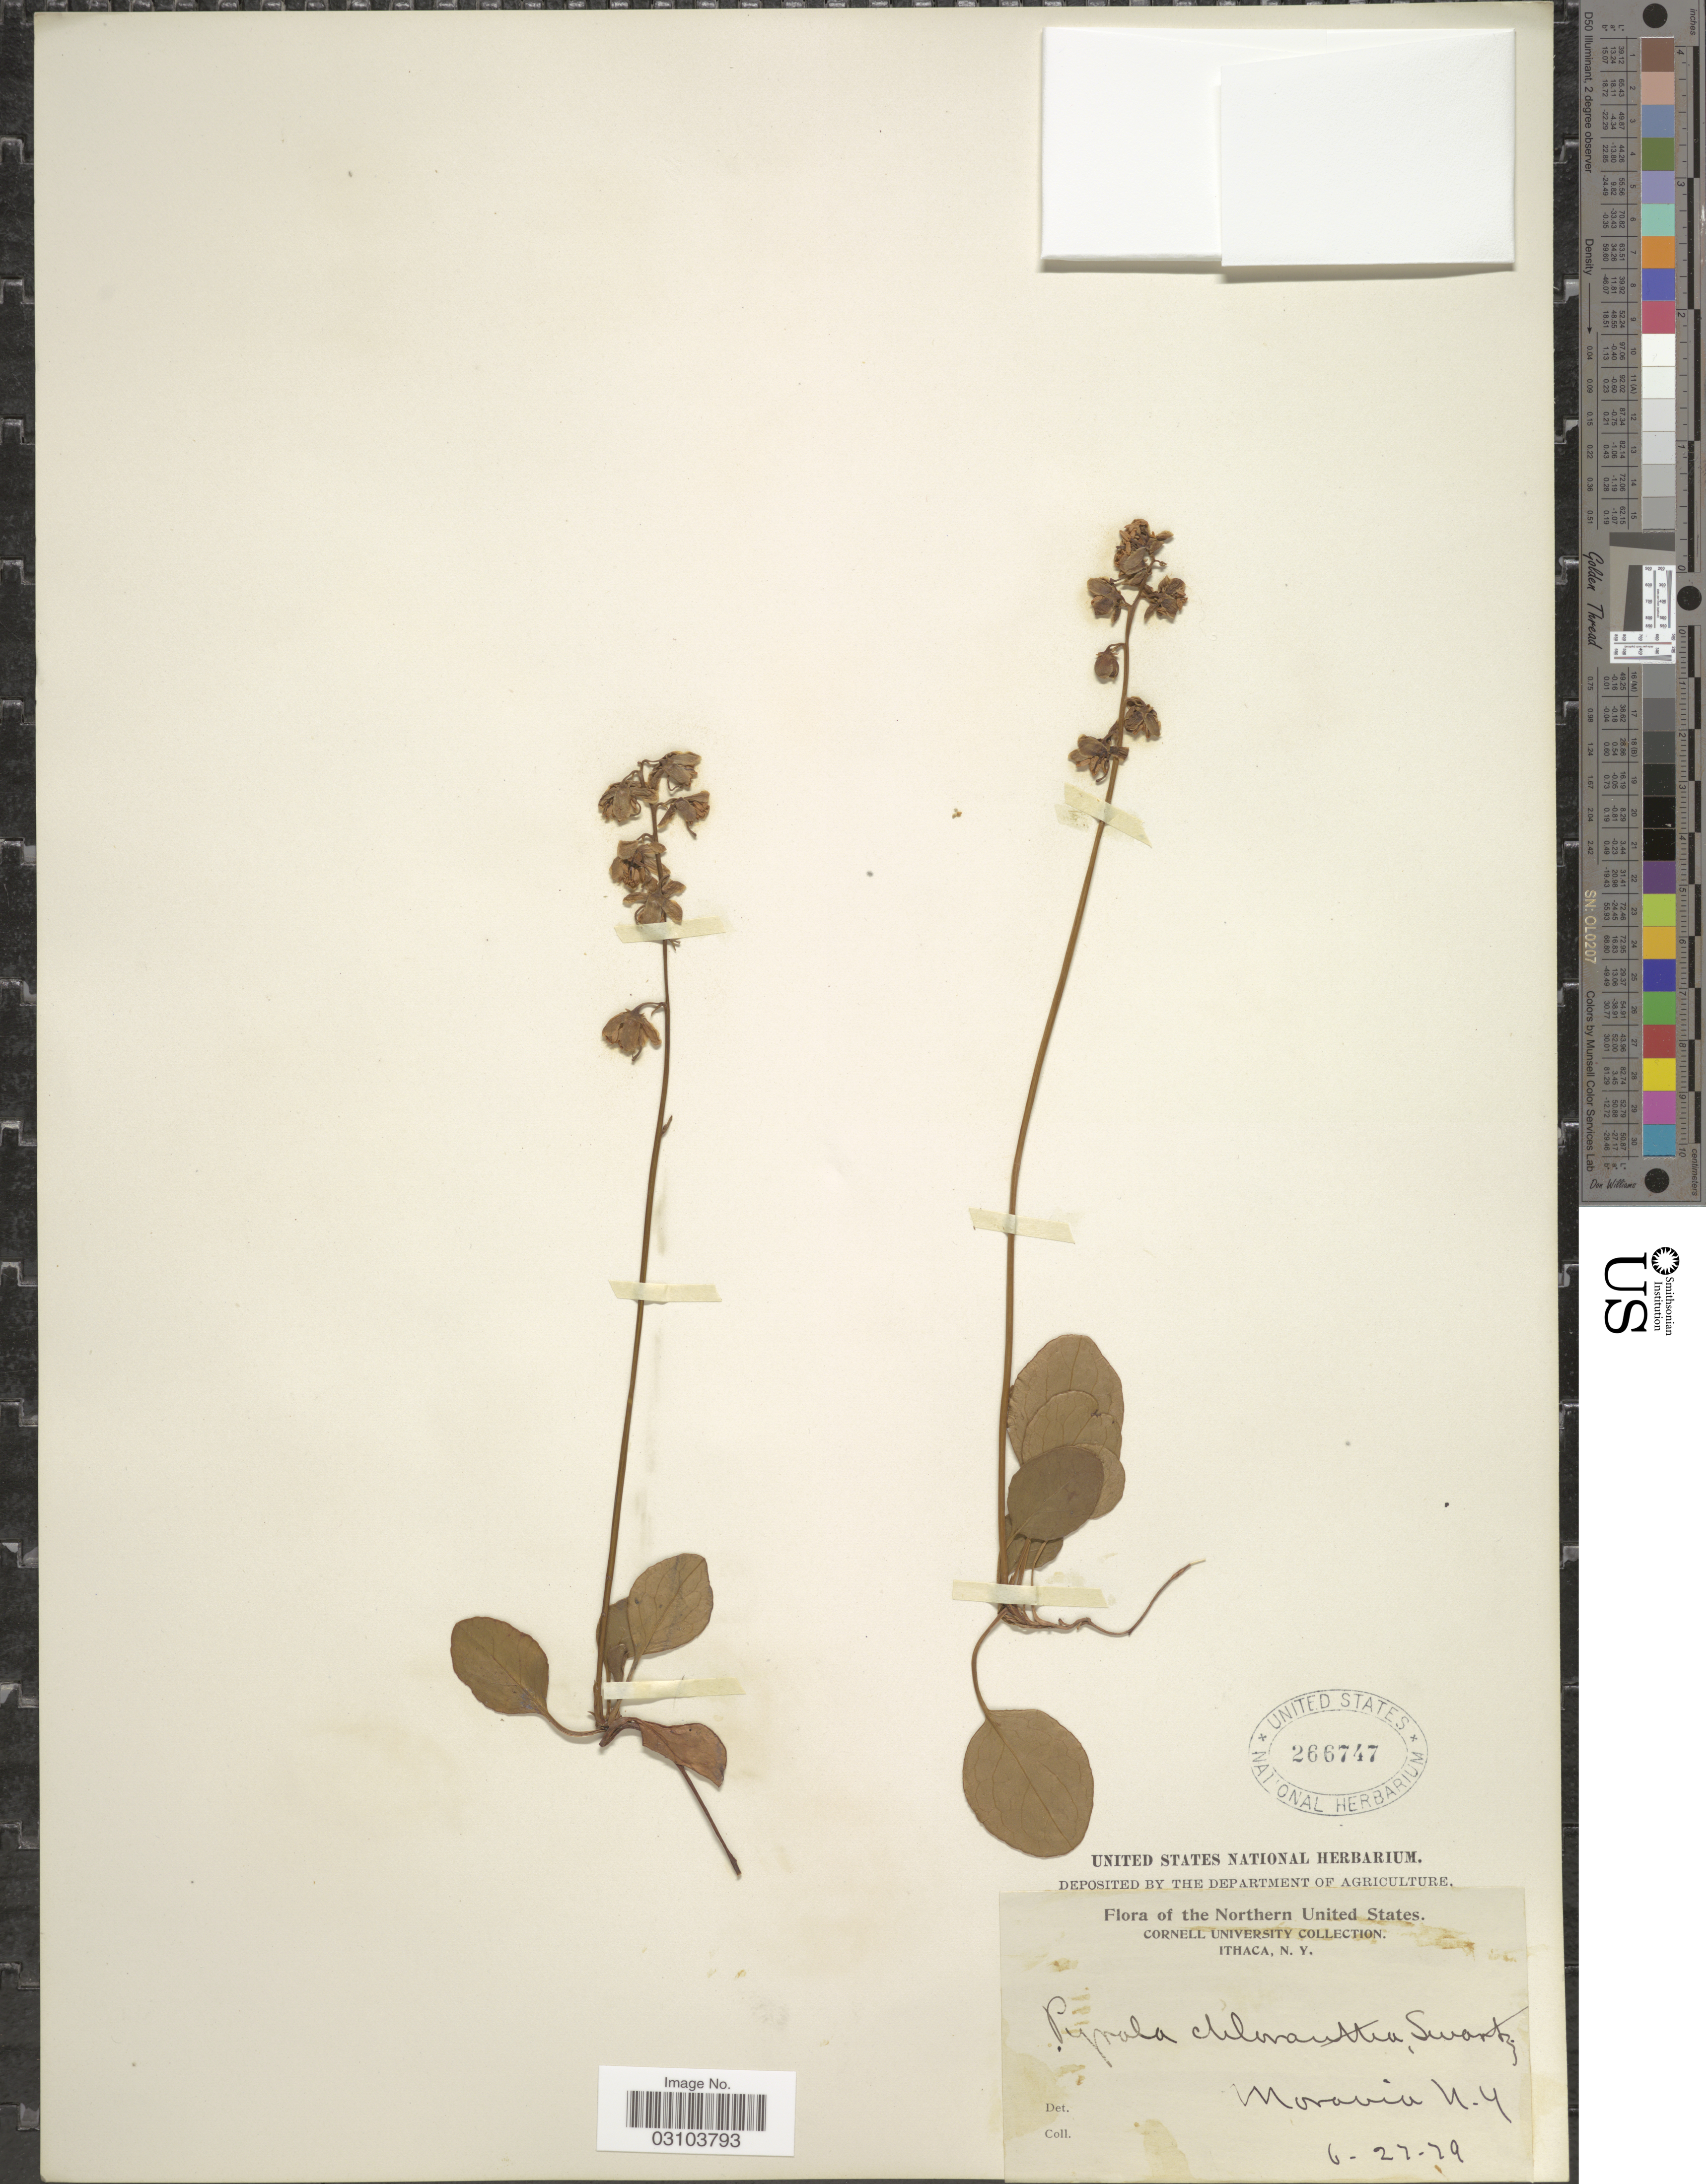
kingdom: Plantae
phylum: Tracheophyta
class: Magnoliopsida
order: Ericales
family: Ericaceae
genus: Pyrola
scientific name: Pyrola chlorantha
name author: Schweigg.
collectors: Cornell University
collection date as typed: Transcribed d/m/y: 27/6/29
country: United States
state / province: New York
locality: The Northern United States. Ithaca, N. Y. Moravia N. Y.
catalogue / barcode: US 266747